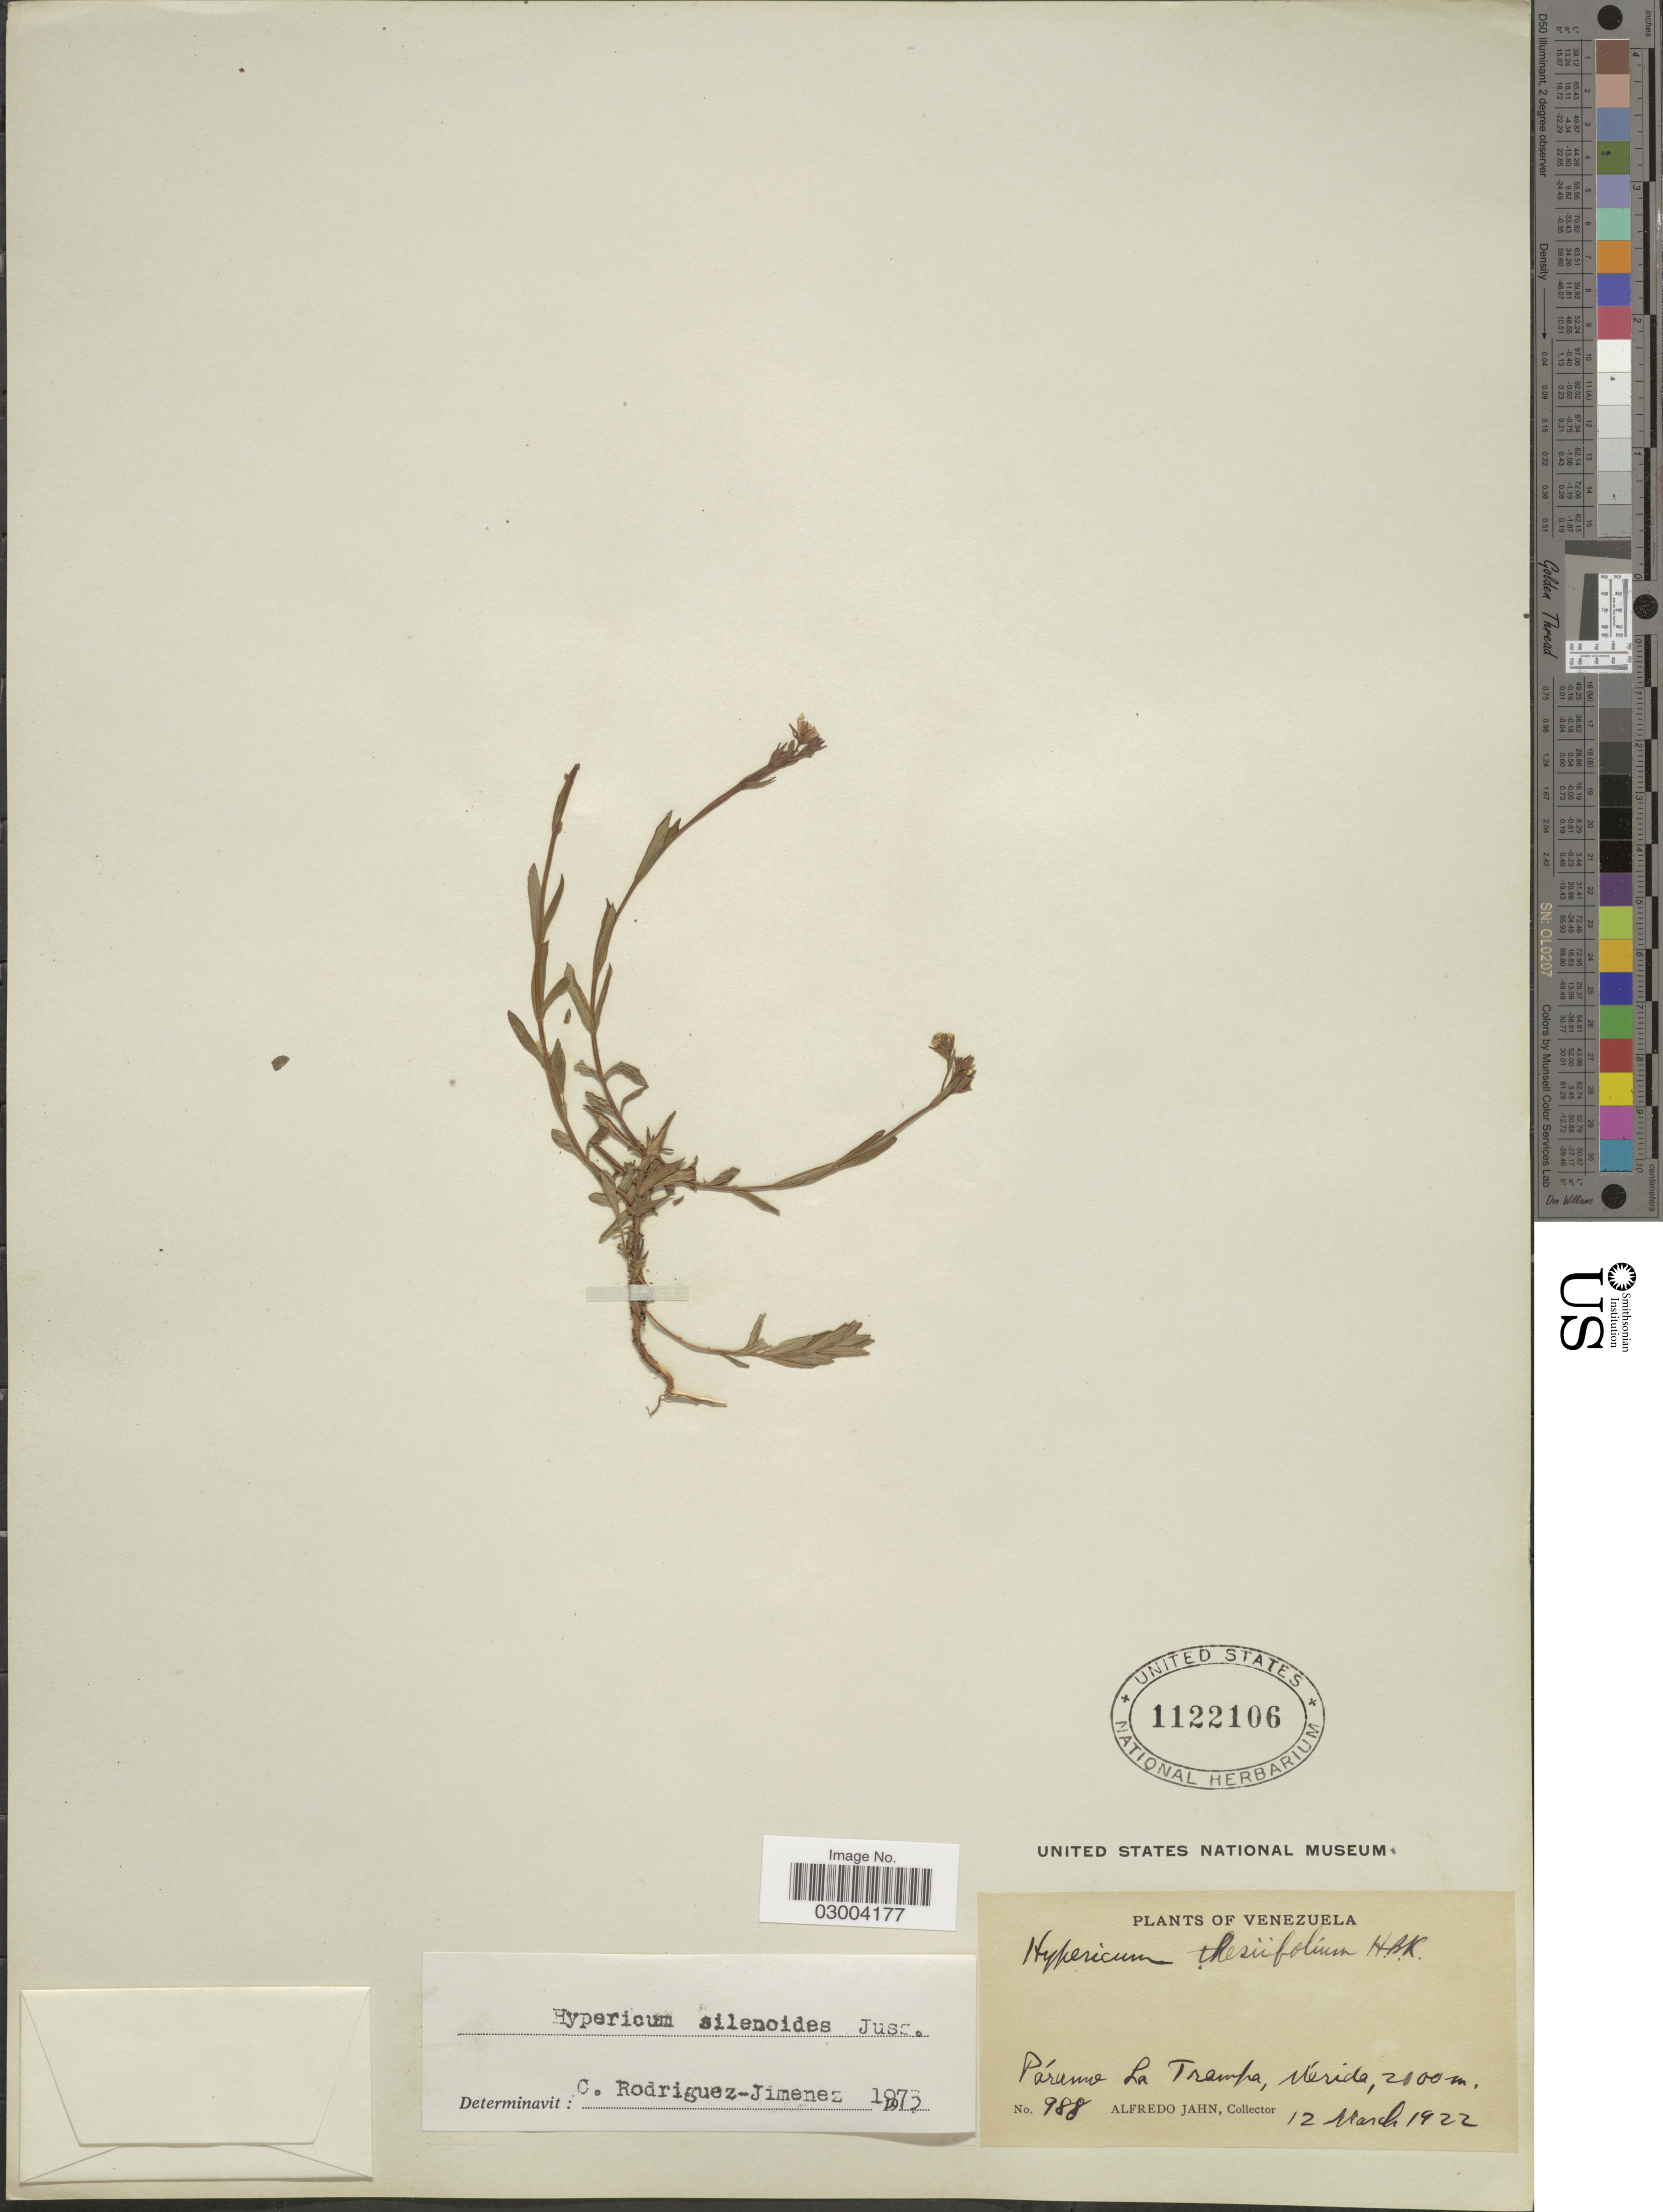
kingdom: Plantae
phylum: Tracheophyta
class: Magnoliopsida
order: Malpighiales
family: Hypericaceae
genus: Hypericum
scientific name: Hypericum silenoides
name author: Juss.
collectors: A. Jahn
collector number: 988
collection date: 1922-03-12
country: Venezuela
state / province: Mérida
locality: Páramo La Trampa, Mérida.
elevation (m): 2000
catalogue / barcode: US 1122106